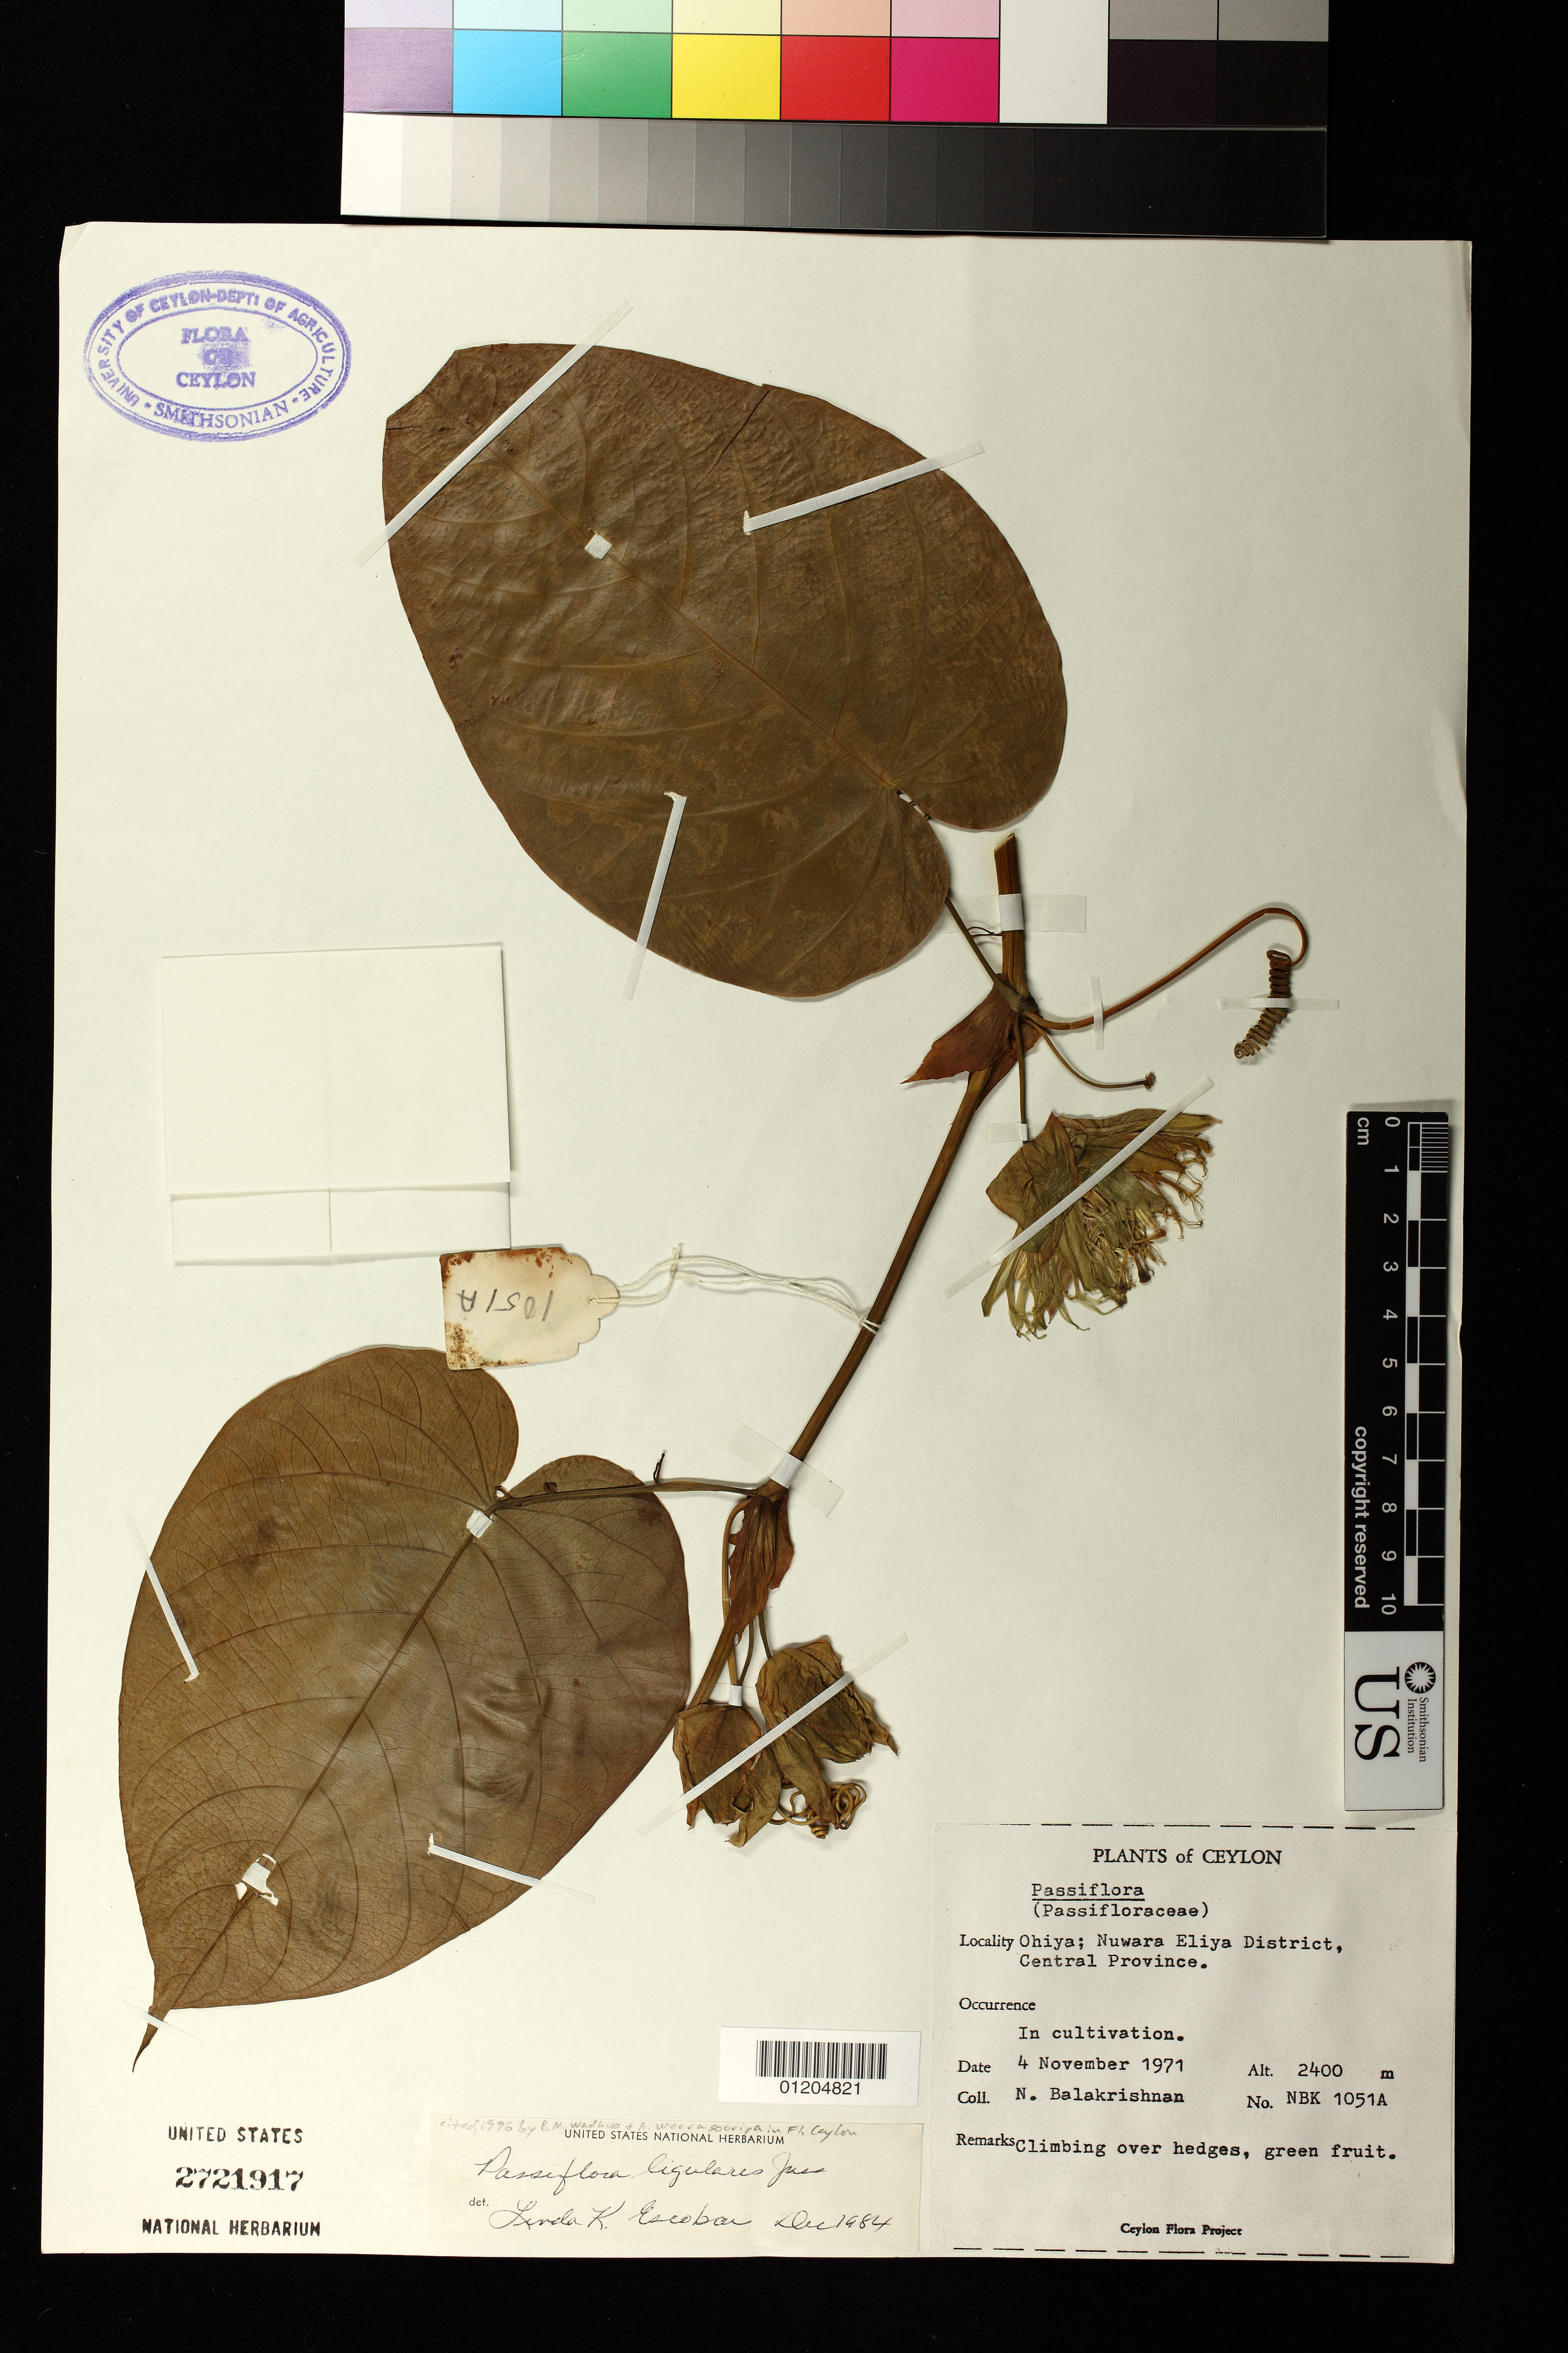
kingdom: Plantae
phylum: Tracheophyta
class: Magnoliopsida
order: Malpighiales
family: Passifloraceae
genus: Passiflora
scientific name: Passiflora ligularis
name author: Juss.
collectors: N. Balakrishnan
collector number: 1051A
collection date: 1971-11-04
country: Sri Lanka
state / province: Uva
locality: Ohiya; Nuwara Eliya District, Central Province.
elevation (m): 2400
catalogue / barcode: US 2721917